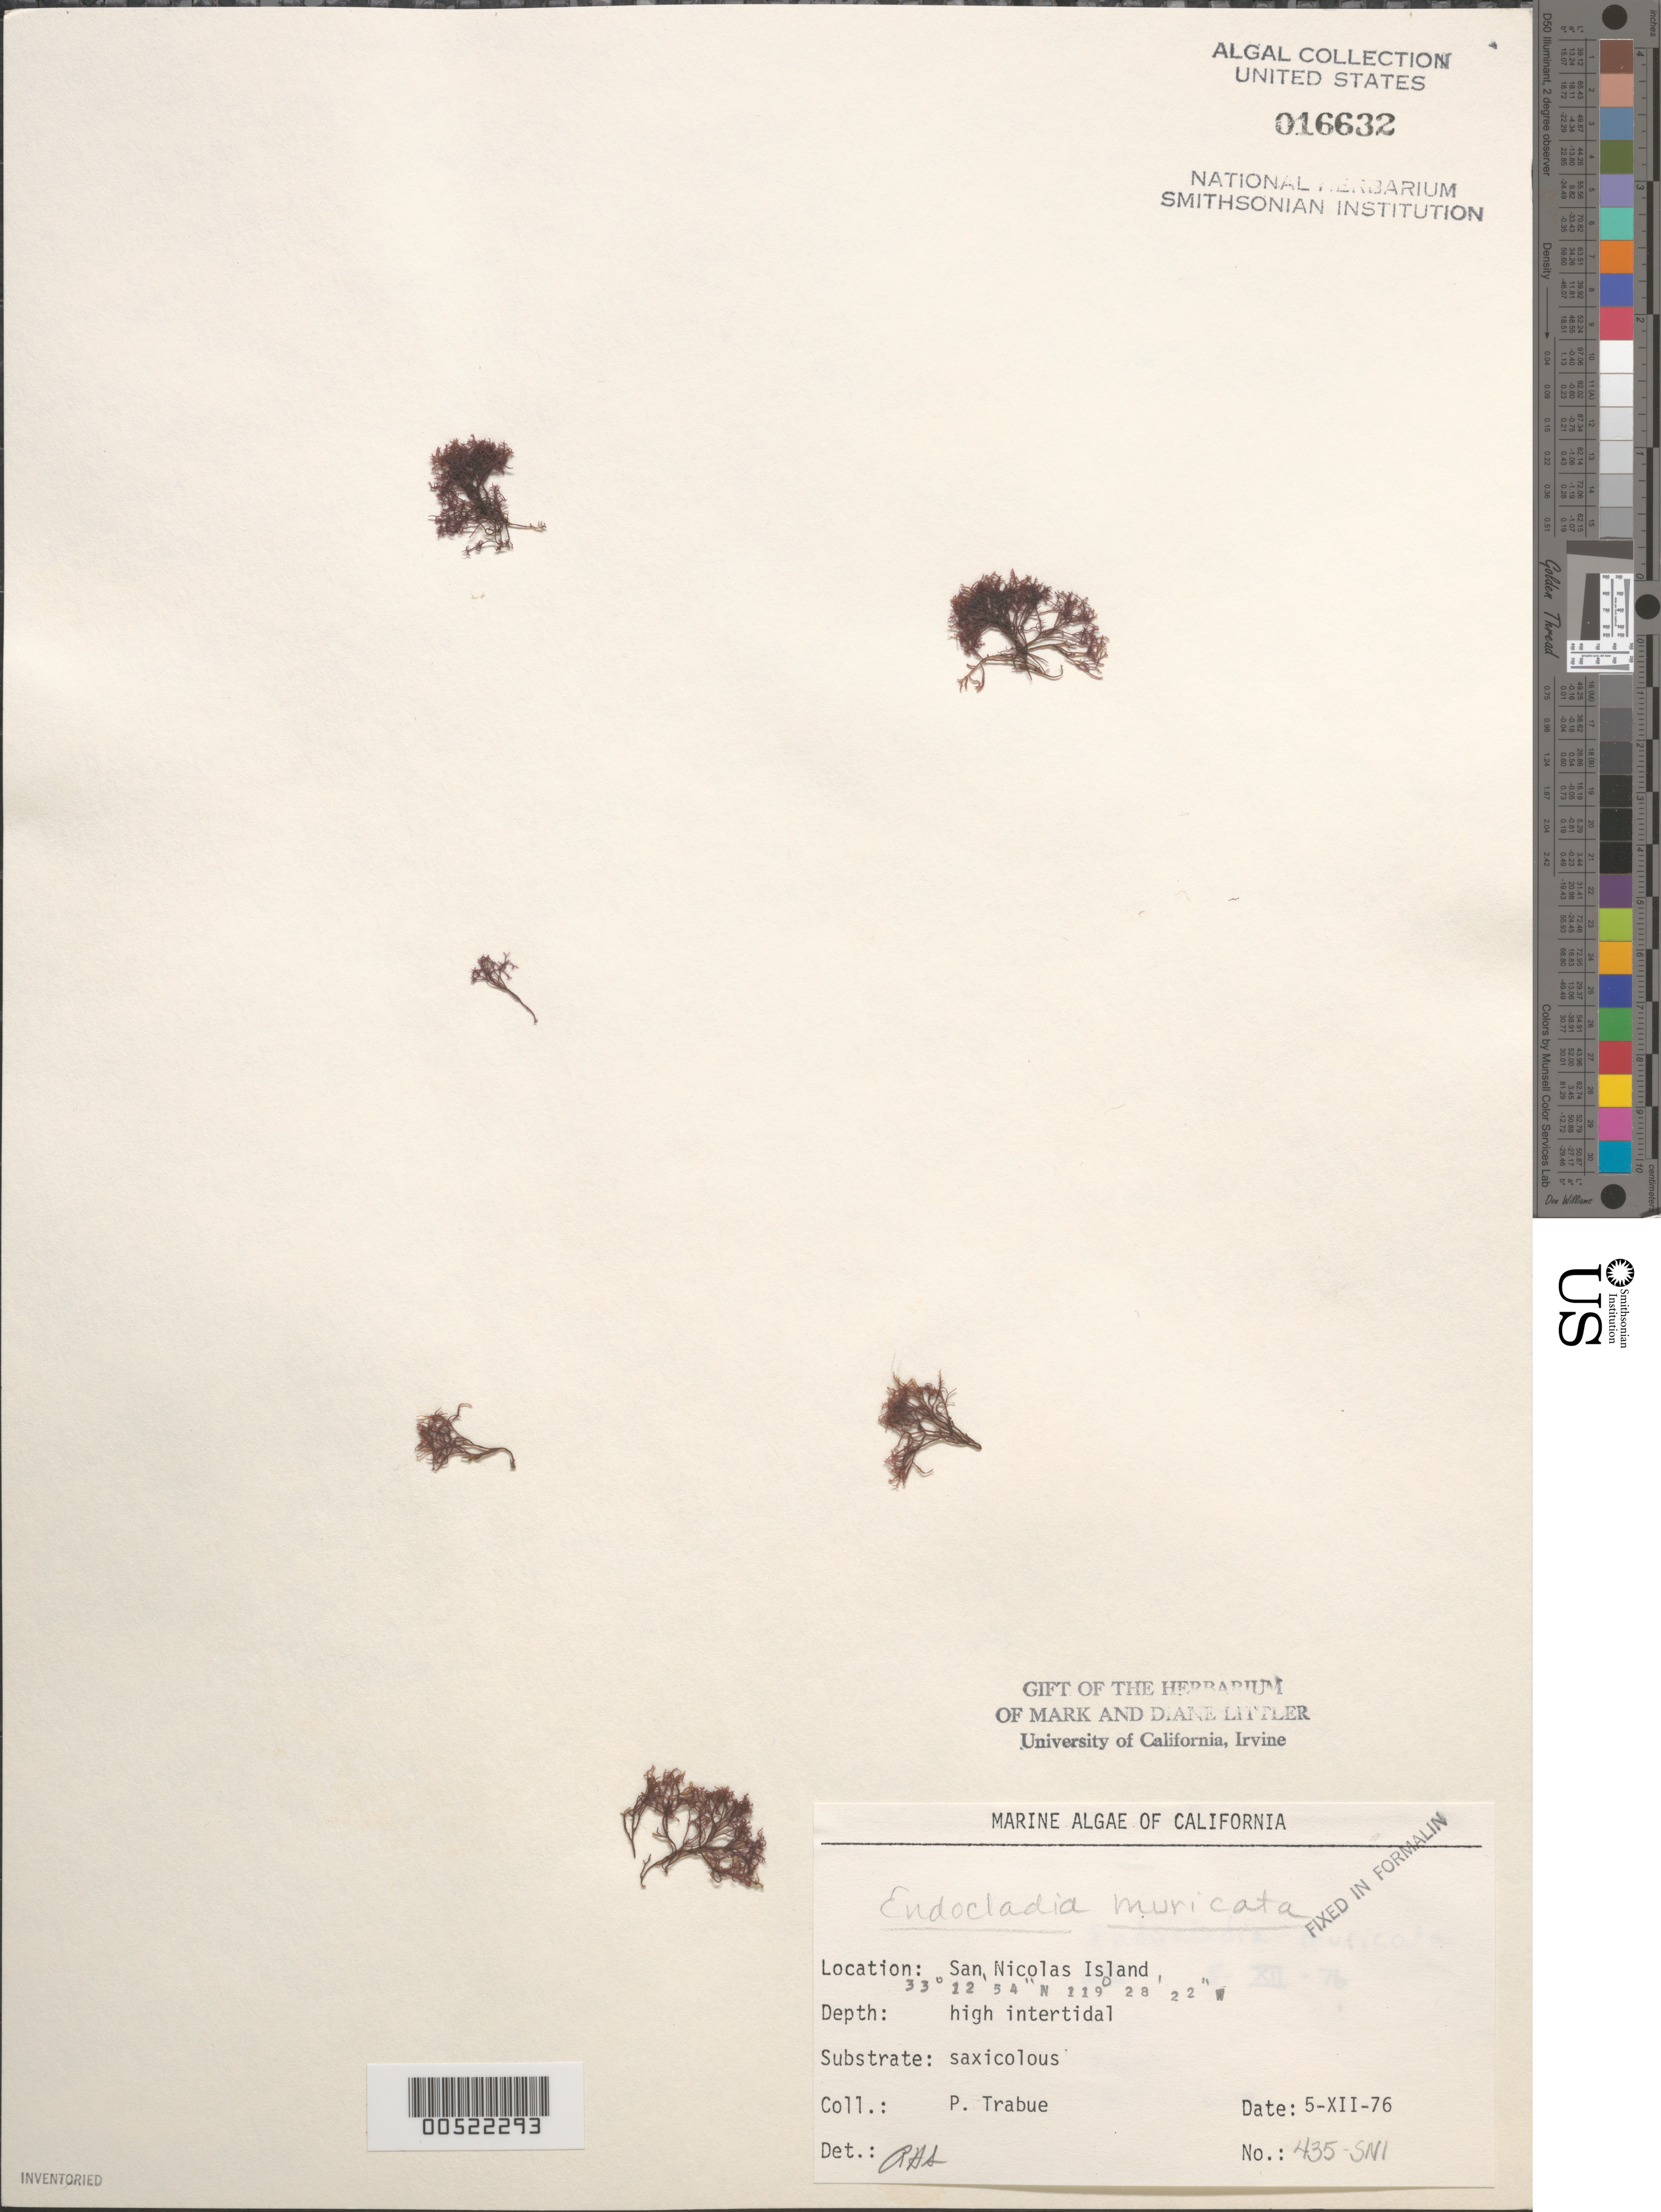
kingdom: Plantae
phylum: Rhodophyta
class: Florideophyceae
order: Gigartinales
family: Endocladiaceae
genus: Endocladia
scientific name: Endocladia muricata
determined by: Sims, Robert H.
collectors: P. J. Trabue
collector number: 435-sni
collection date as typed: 05 Dec 1976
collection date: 1976-12-05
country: United States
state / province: California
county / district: Ventura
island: San Nicolas Island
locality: Dutch Harbor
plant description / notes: BLM-SOCALBIGHT Rocky Intertidal Survey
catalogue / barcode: US 16632